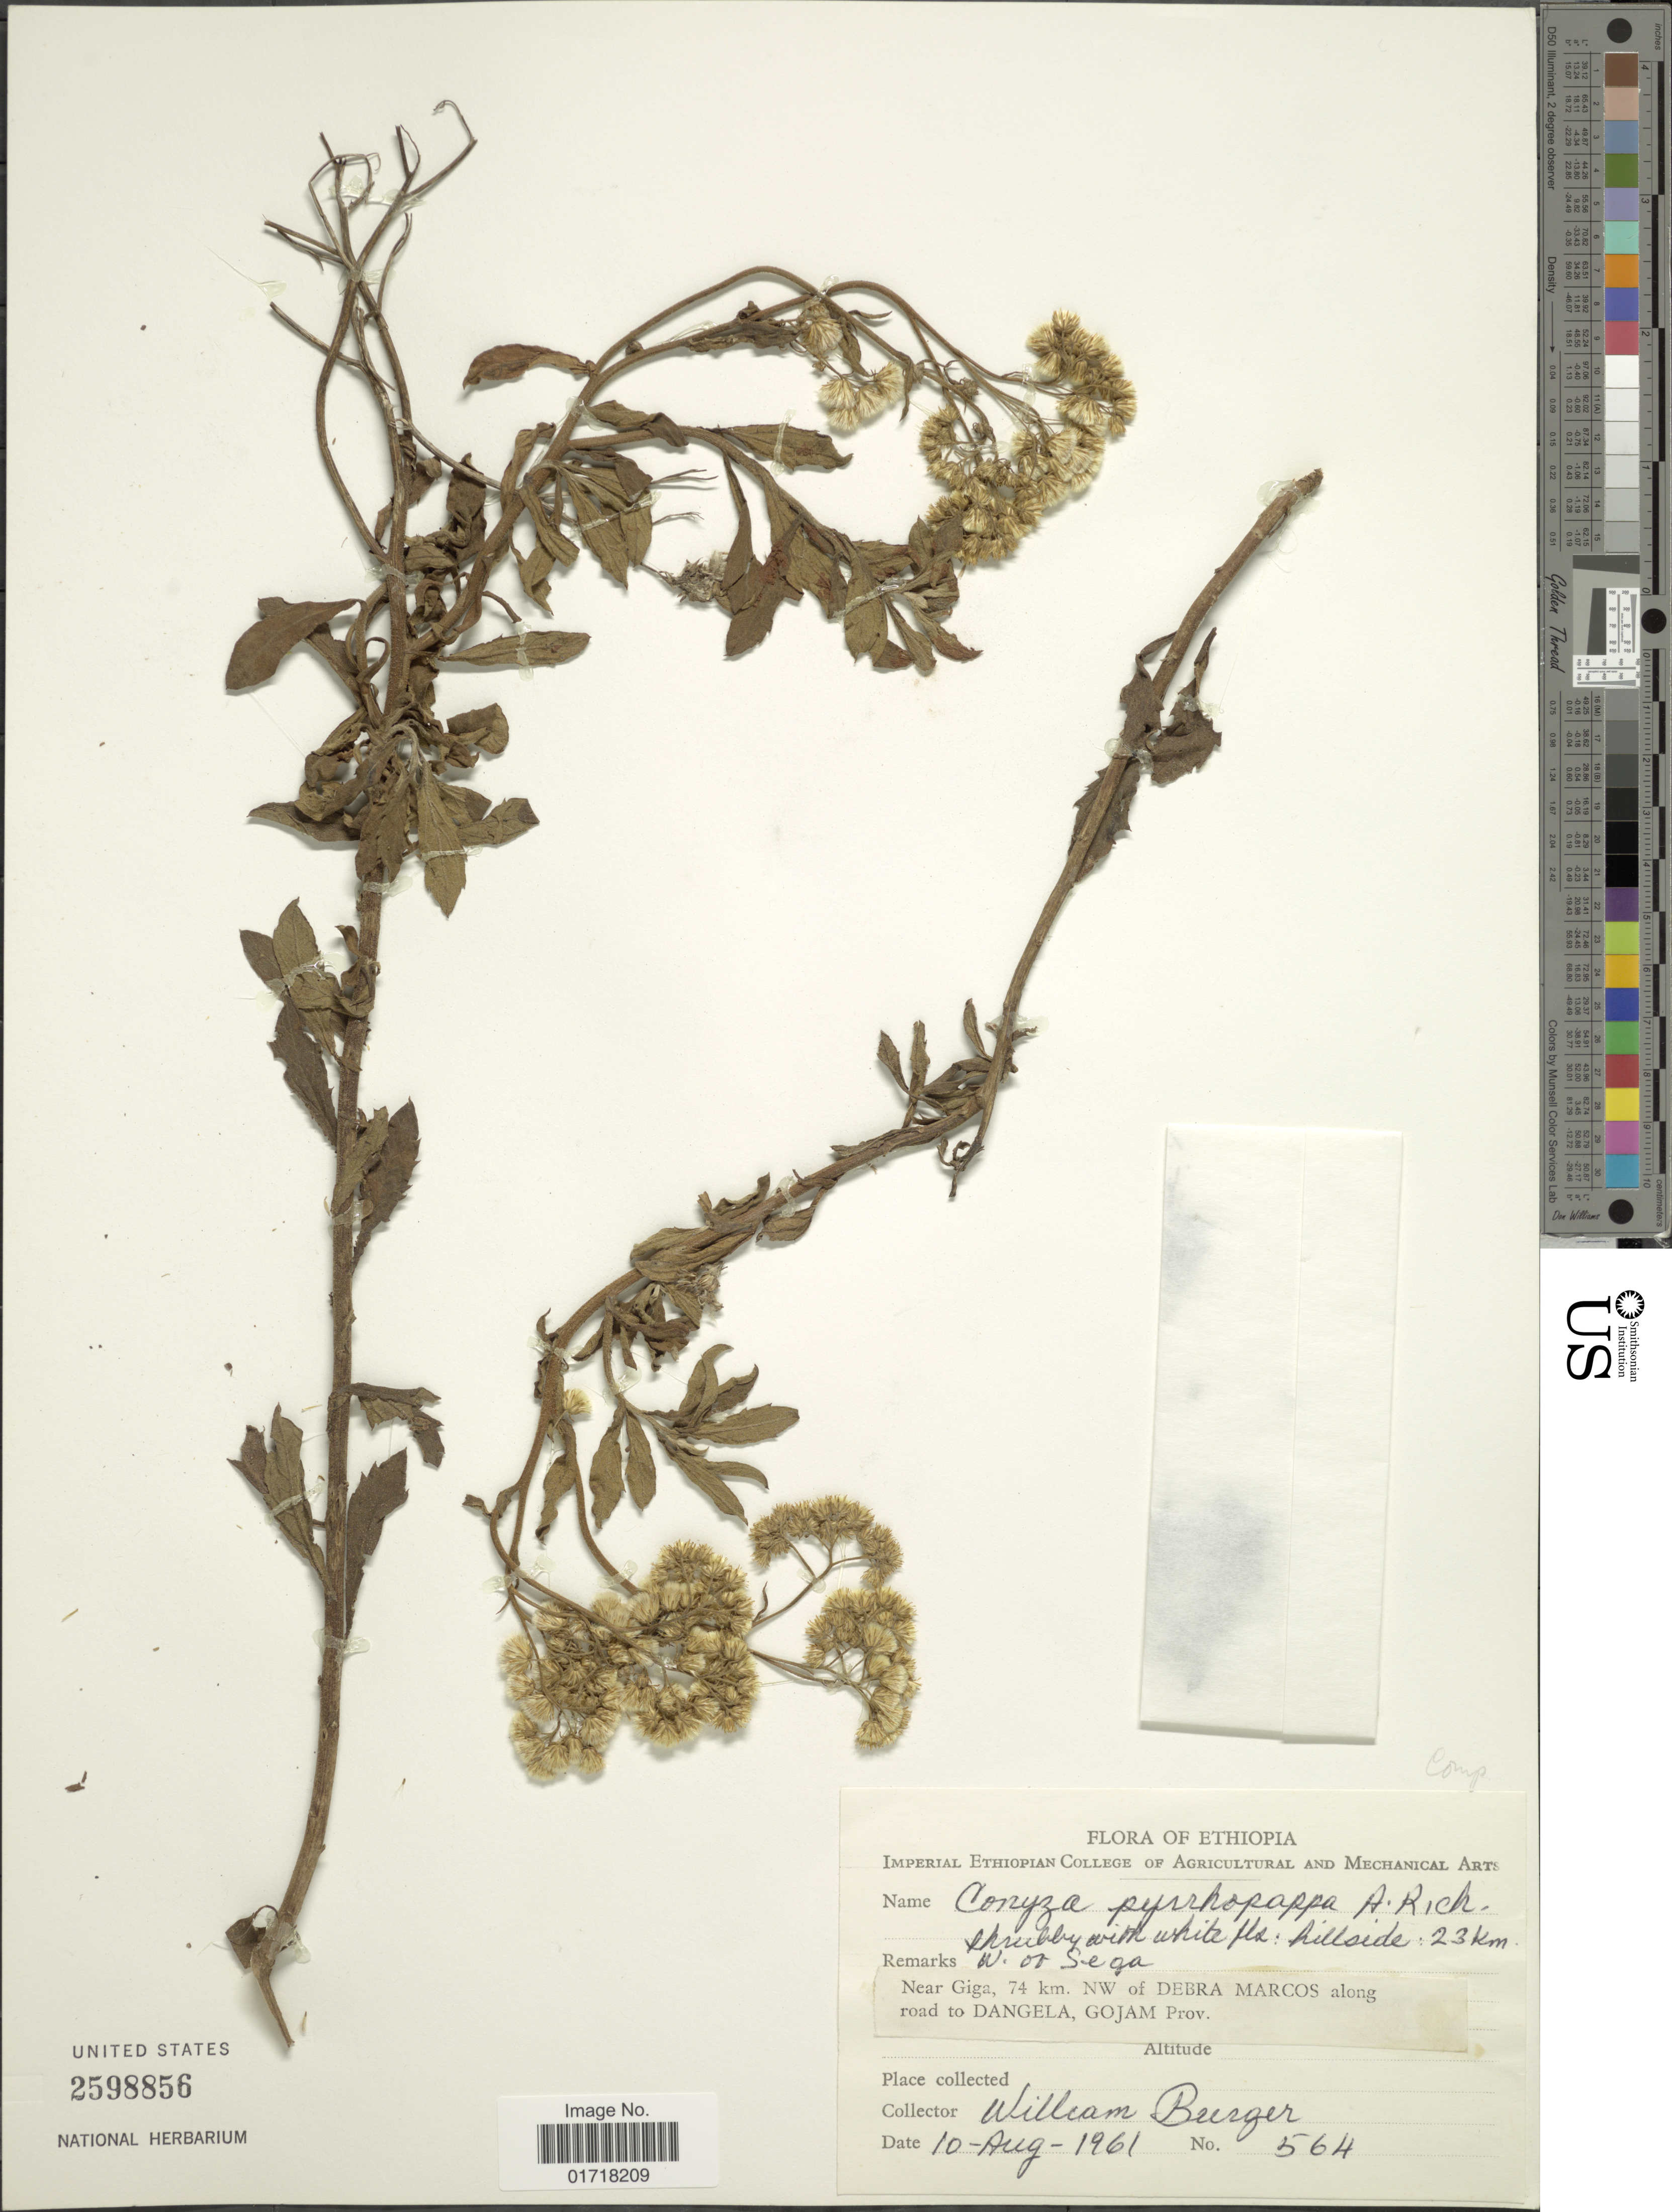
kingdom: Plantae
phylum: Tracheophyta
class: Magnoliopsida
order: Asterales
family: Asteraceae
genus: Conyza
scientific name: Conyza porphyropappa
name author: Sch. Bip.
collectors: W. Burger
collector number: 564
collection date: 1961-08-10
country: Ethiopia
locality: Hillside, 23 km W of Sega, Near Giga, 74 km. NW of Debra Marcos along road to Dangela, Gojam Prov ,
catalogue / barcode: US 2598856